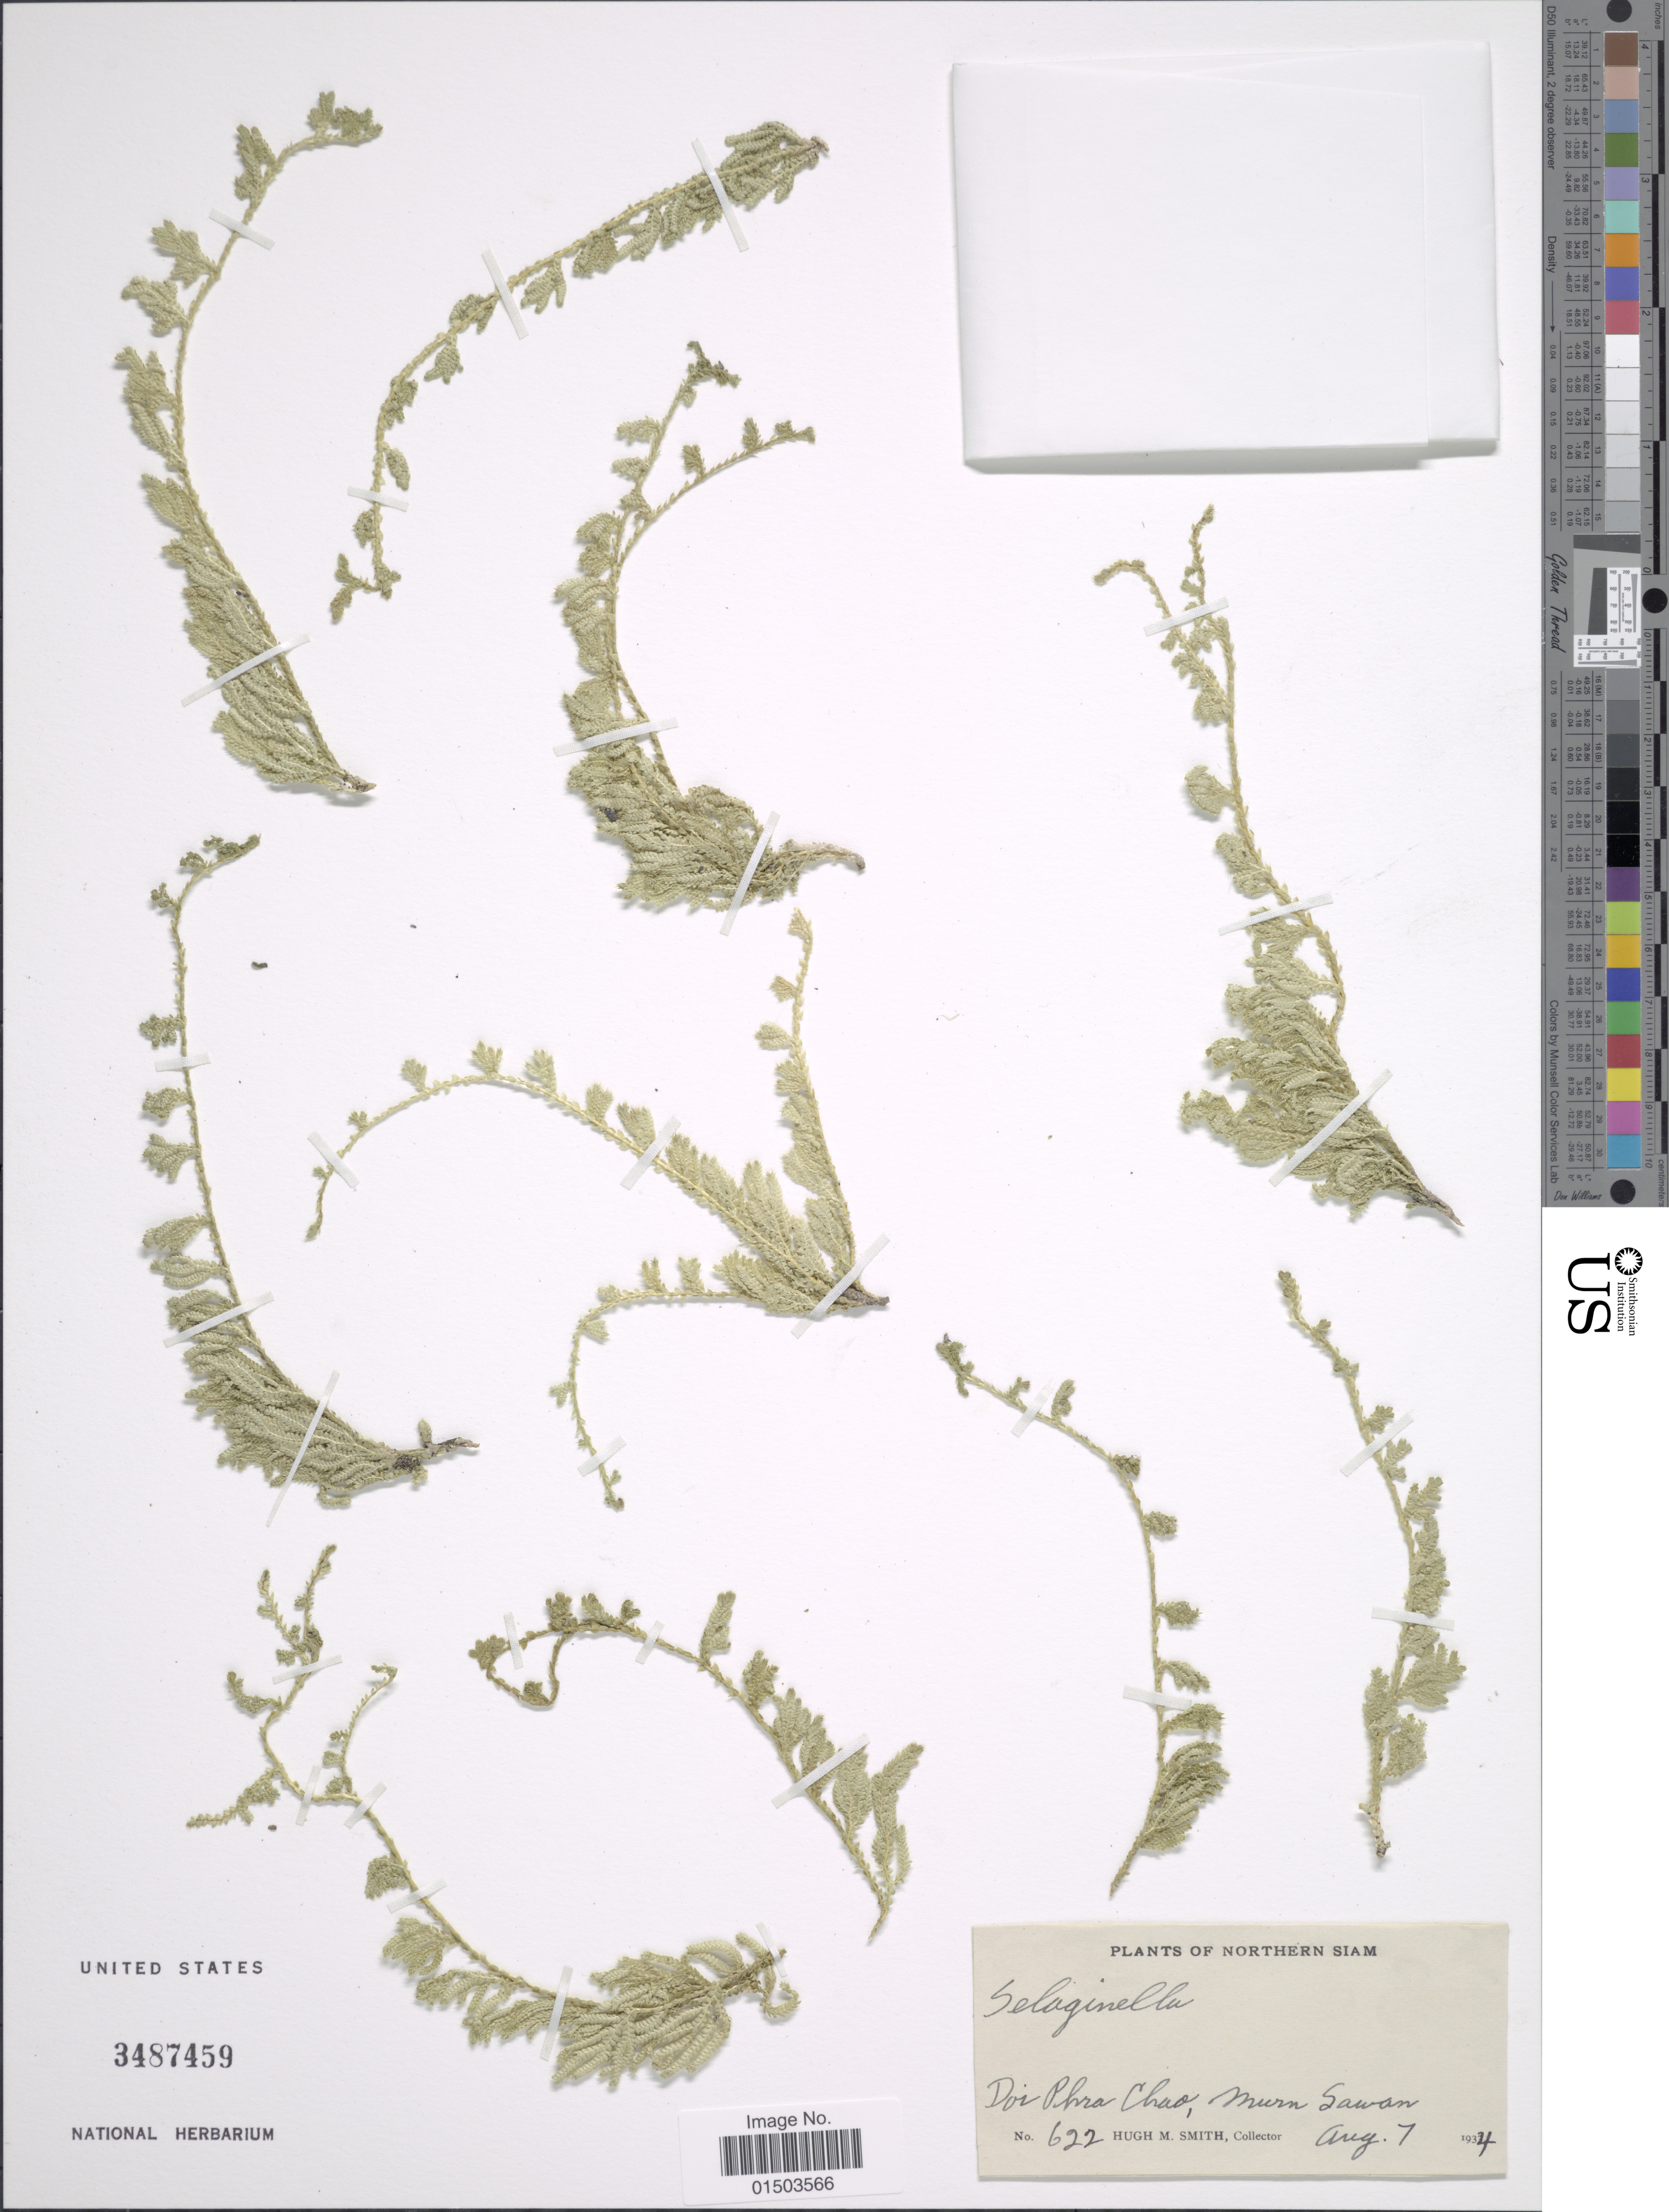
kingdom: Plantae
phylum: Tracheophyta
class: Lycopodiopsida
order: Selaginellales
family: Selaginellaceae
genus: Selaginella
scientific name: Selaginella sp.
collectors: H. M. Smith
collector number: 622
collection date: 1934-08-07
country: Thailand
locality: Northern Siam, Doi Phra Chao, Murn Sawan.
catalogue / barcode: US 3487459